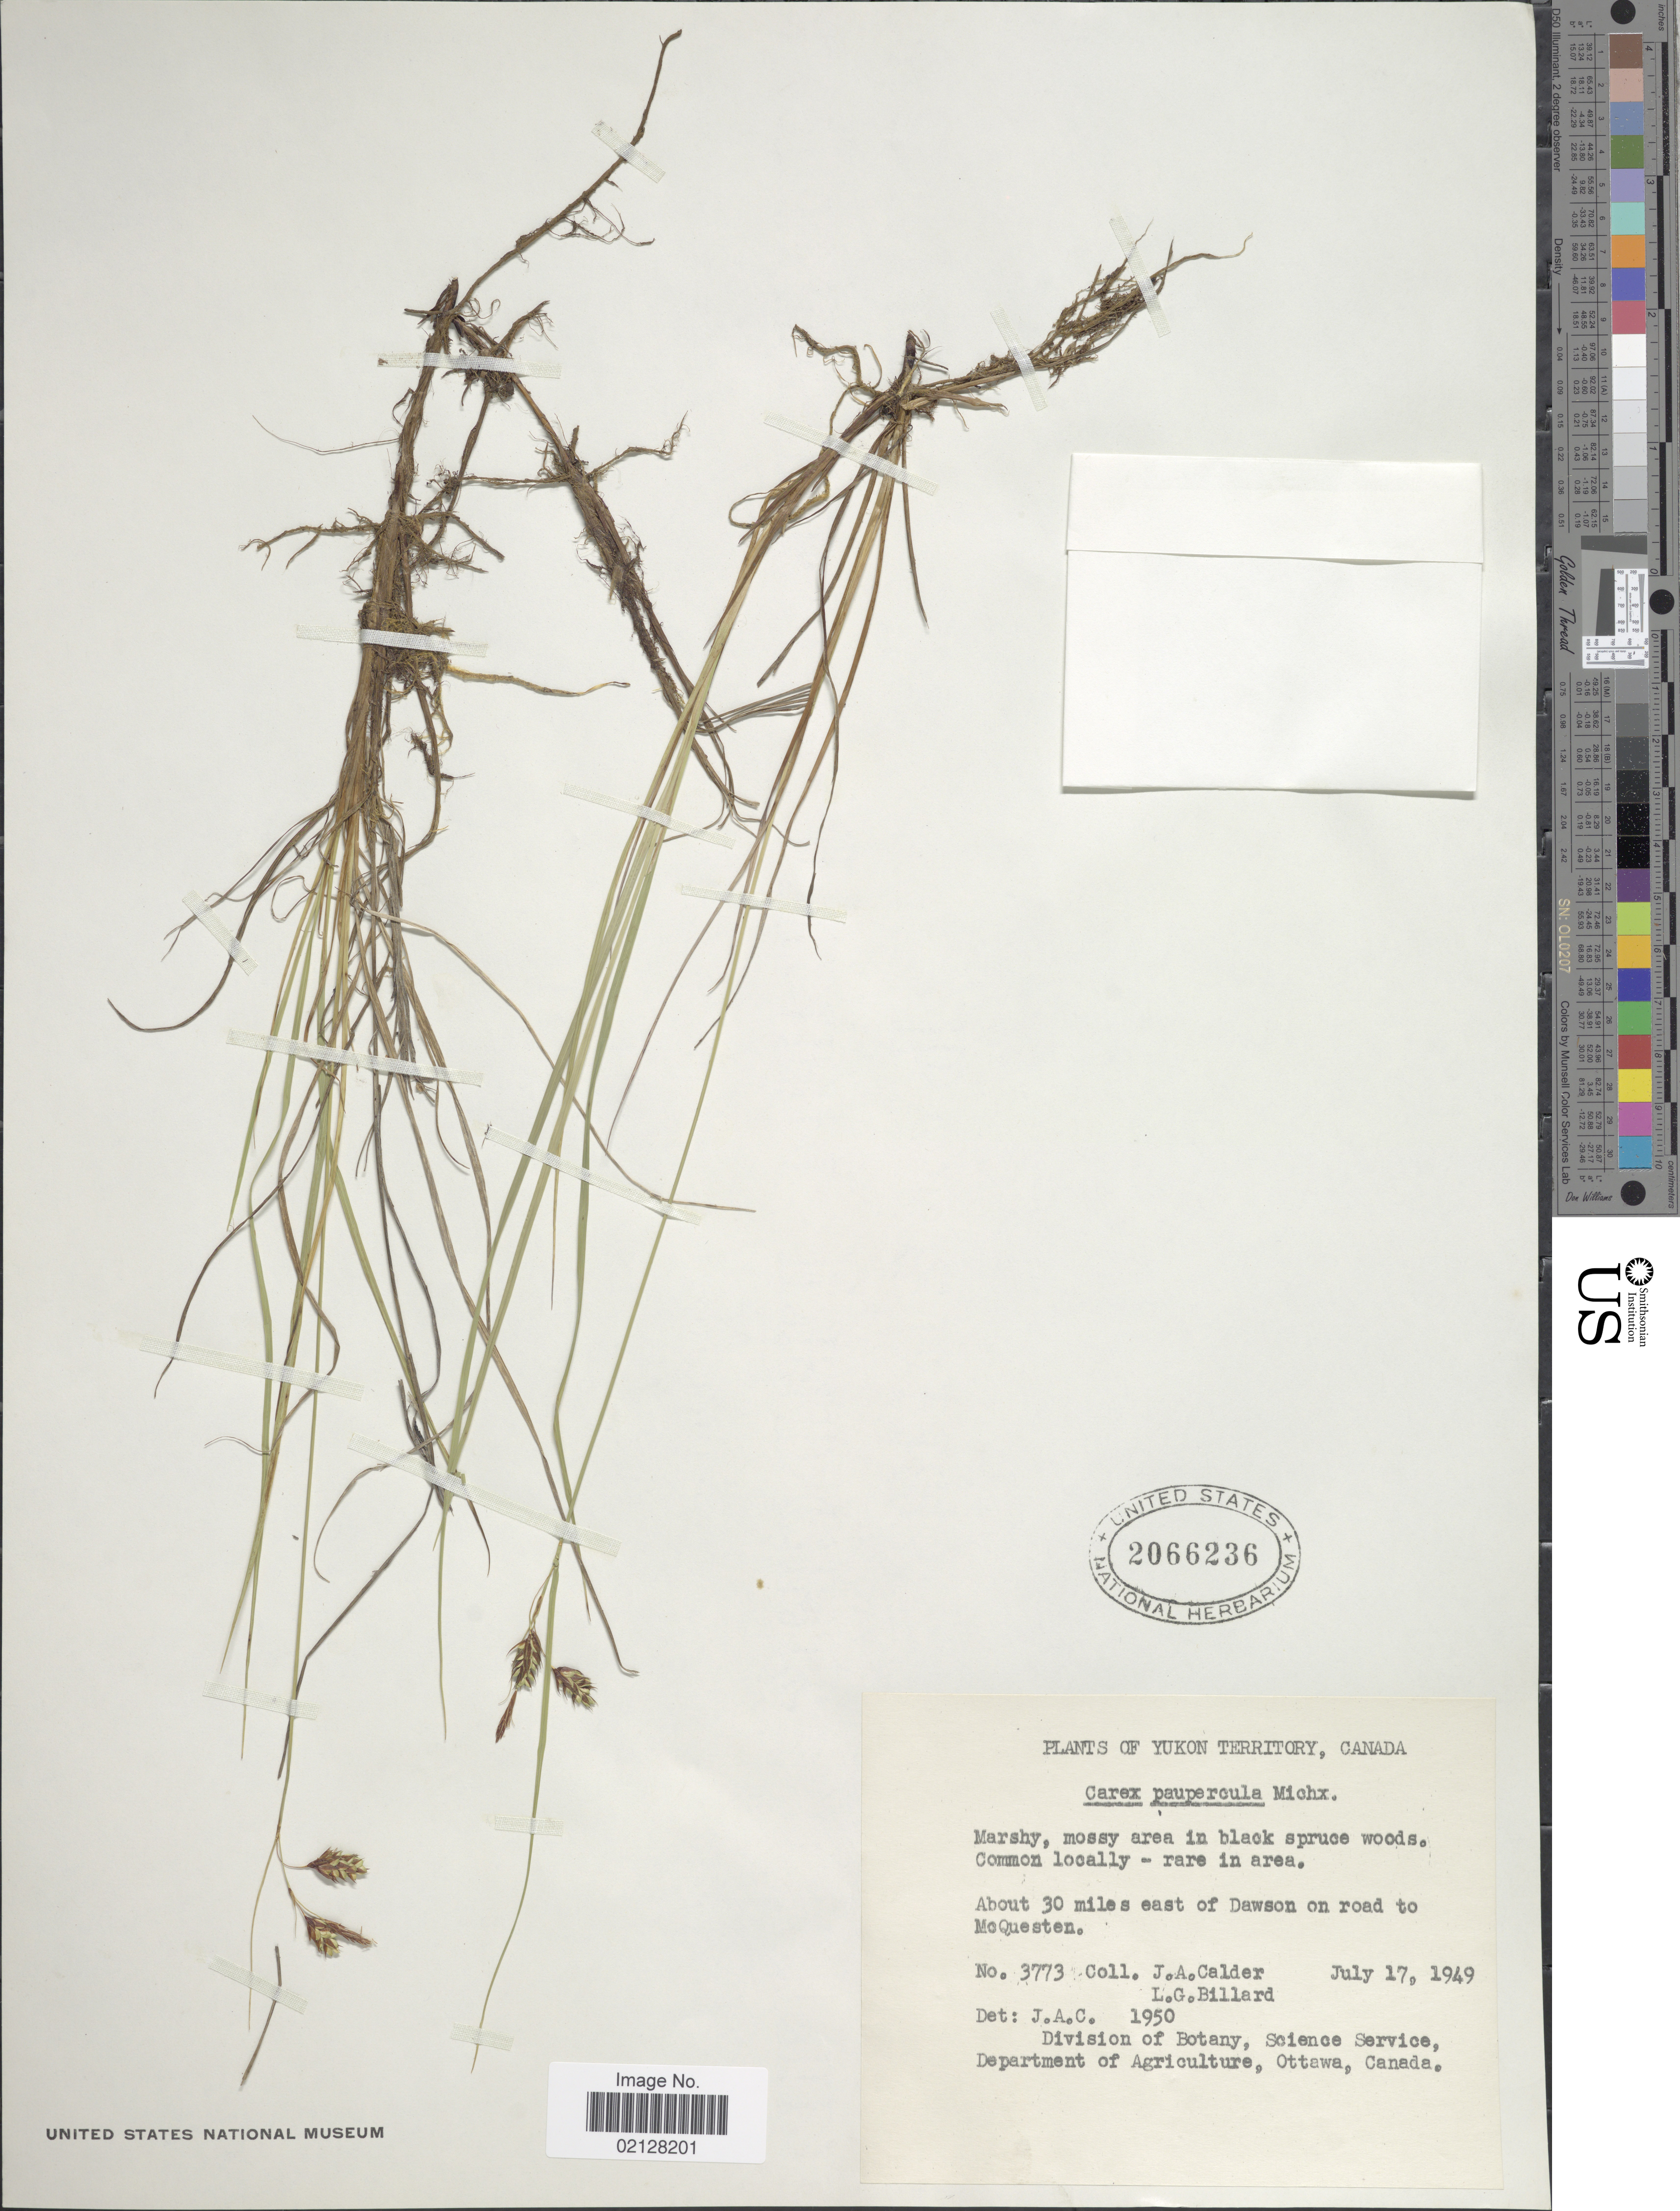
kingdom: Plantae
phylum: Tracheophyta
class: Liliopsida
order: Poales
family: Cyperaceae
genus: Carex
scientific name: Carex magellanica subsp. irrigua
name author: (Wahlenb.) Hiitonen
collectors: J. A. Calder & L. Billard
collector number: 3773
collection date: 1949-07-17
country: Canada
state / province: Yukon Territory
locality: About 30 miles east of Dawson on road to McQuesten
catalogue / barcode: US 2066236